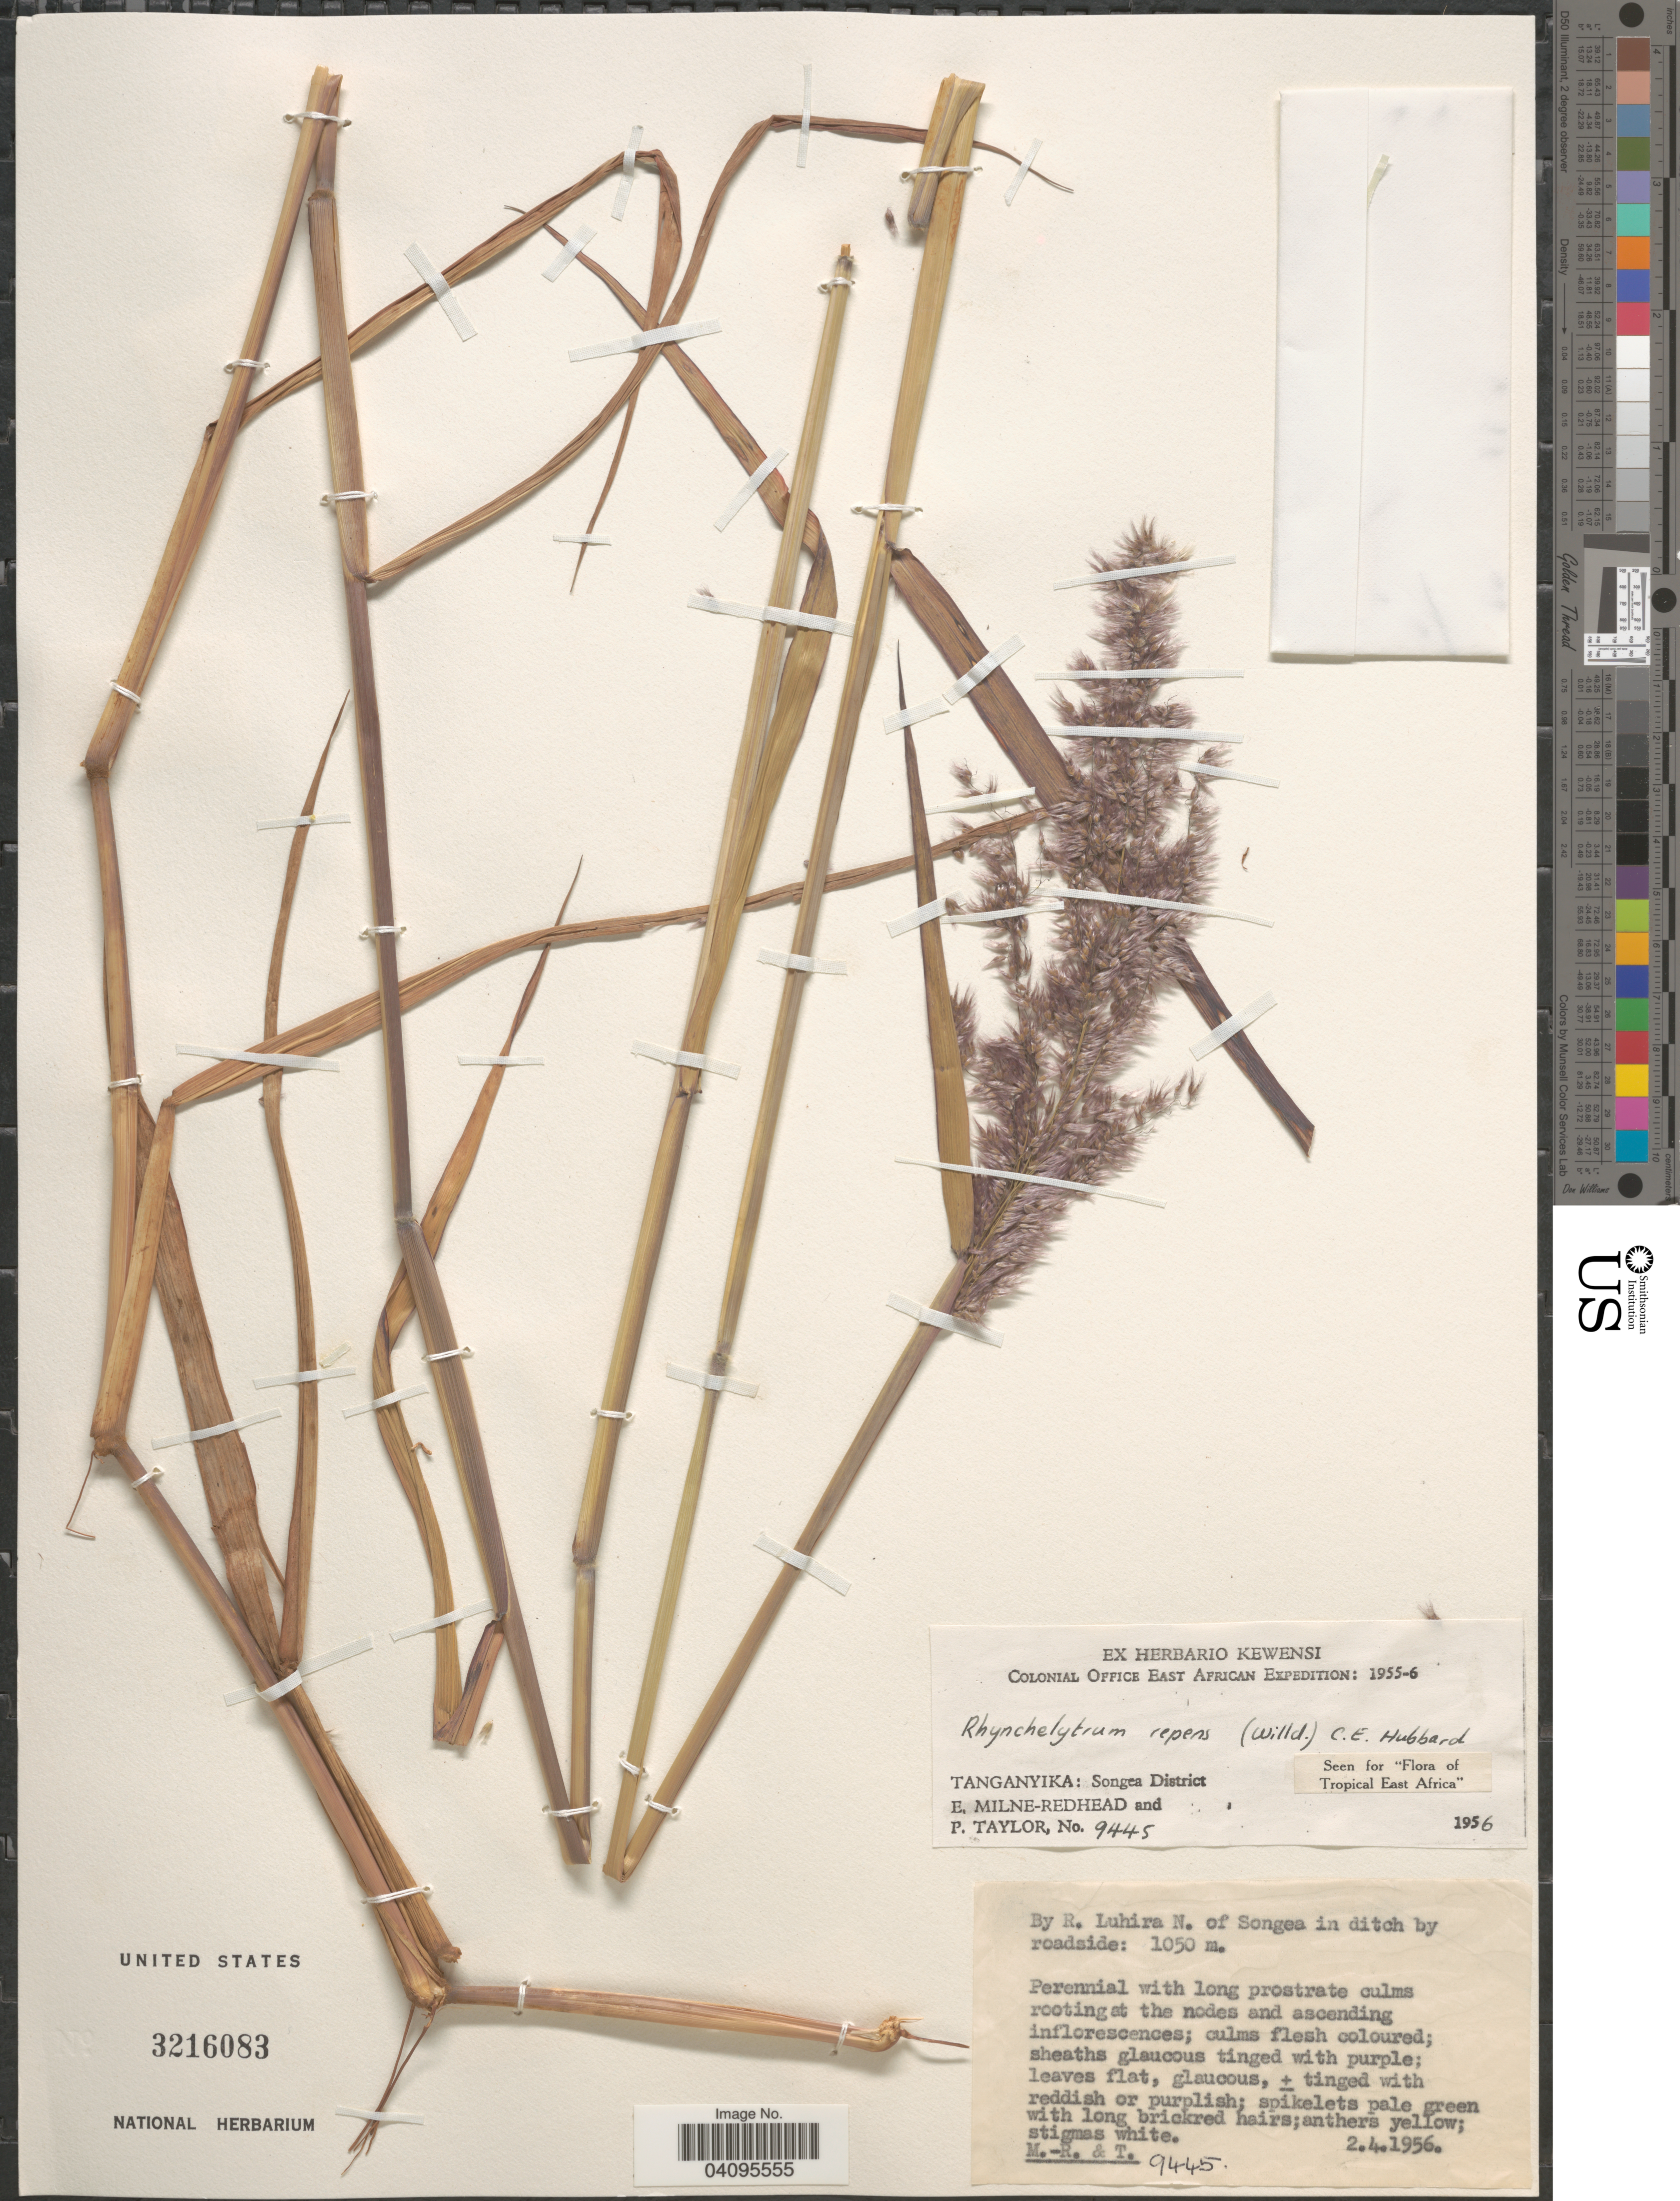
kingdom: Plantae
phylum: Tracheophyta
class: Liliopsida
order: Poales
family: Poaceae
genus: Melinis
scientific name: Melinis repens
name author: (Willd.) Zizka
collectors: E. W. Milne-Redhead & P. Taylor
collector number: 9445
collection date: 1956-04-02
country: Tanzania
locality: Colonial Office East African Expedition: 1955-6. Tanganyika: Songea District. By R. Luhira N. of Songea in ditch by roadside.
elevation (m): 1050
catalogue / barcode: US 3216083